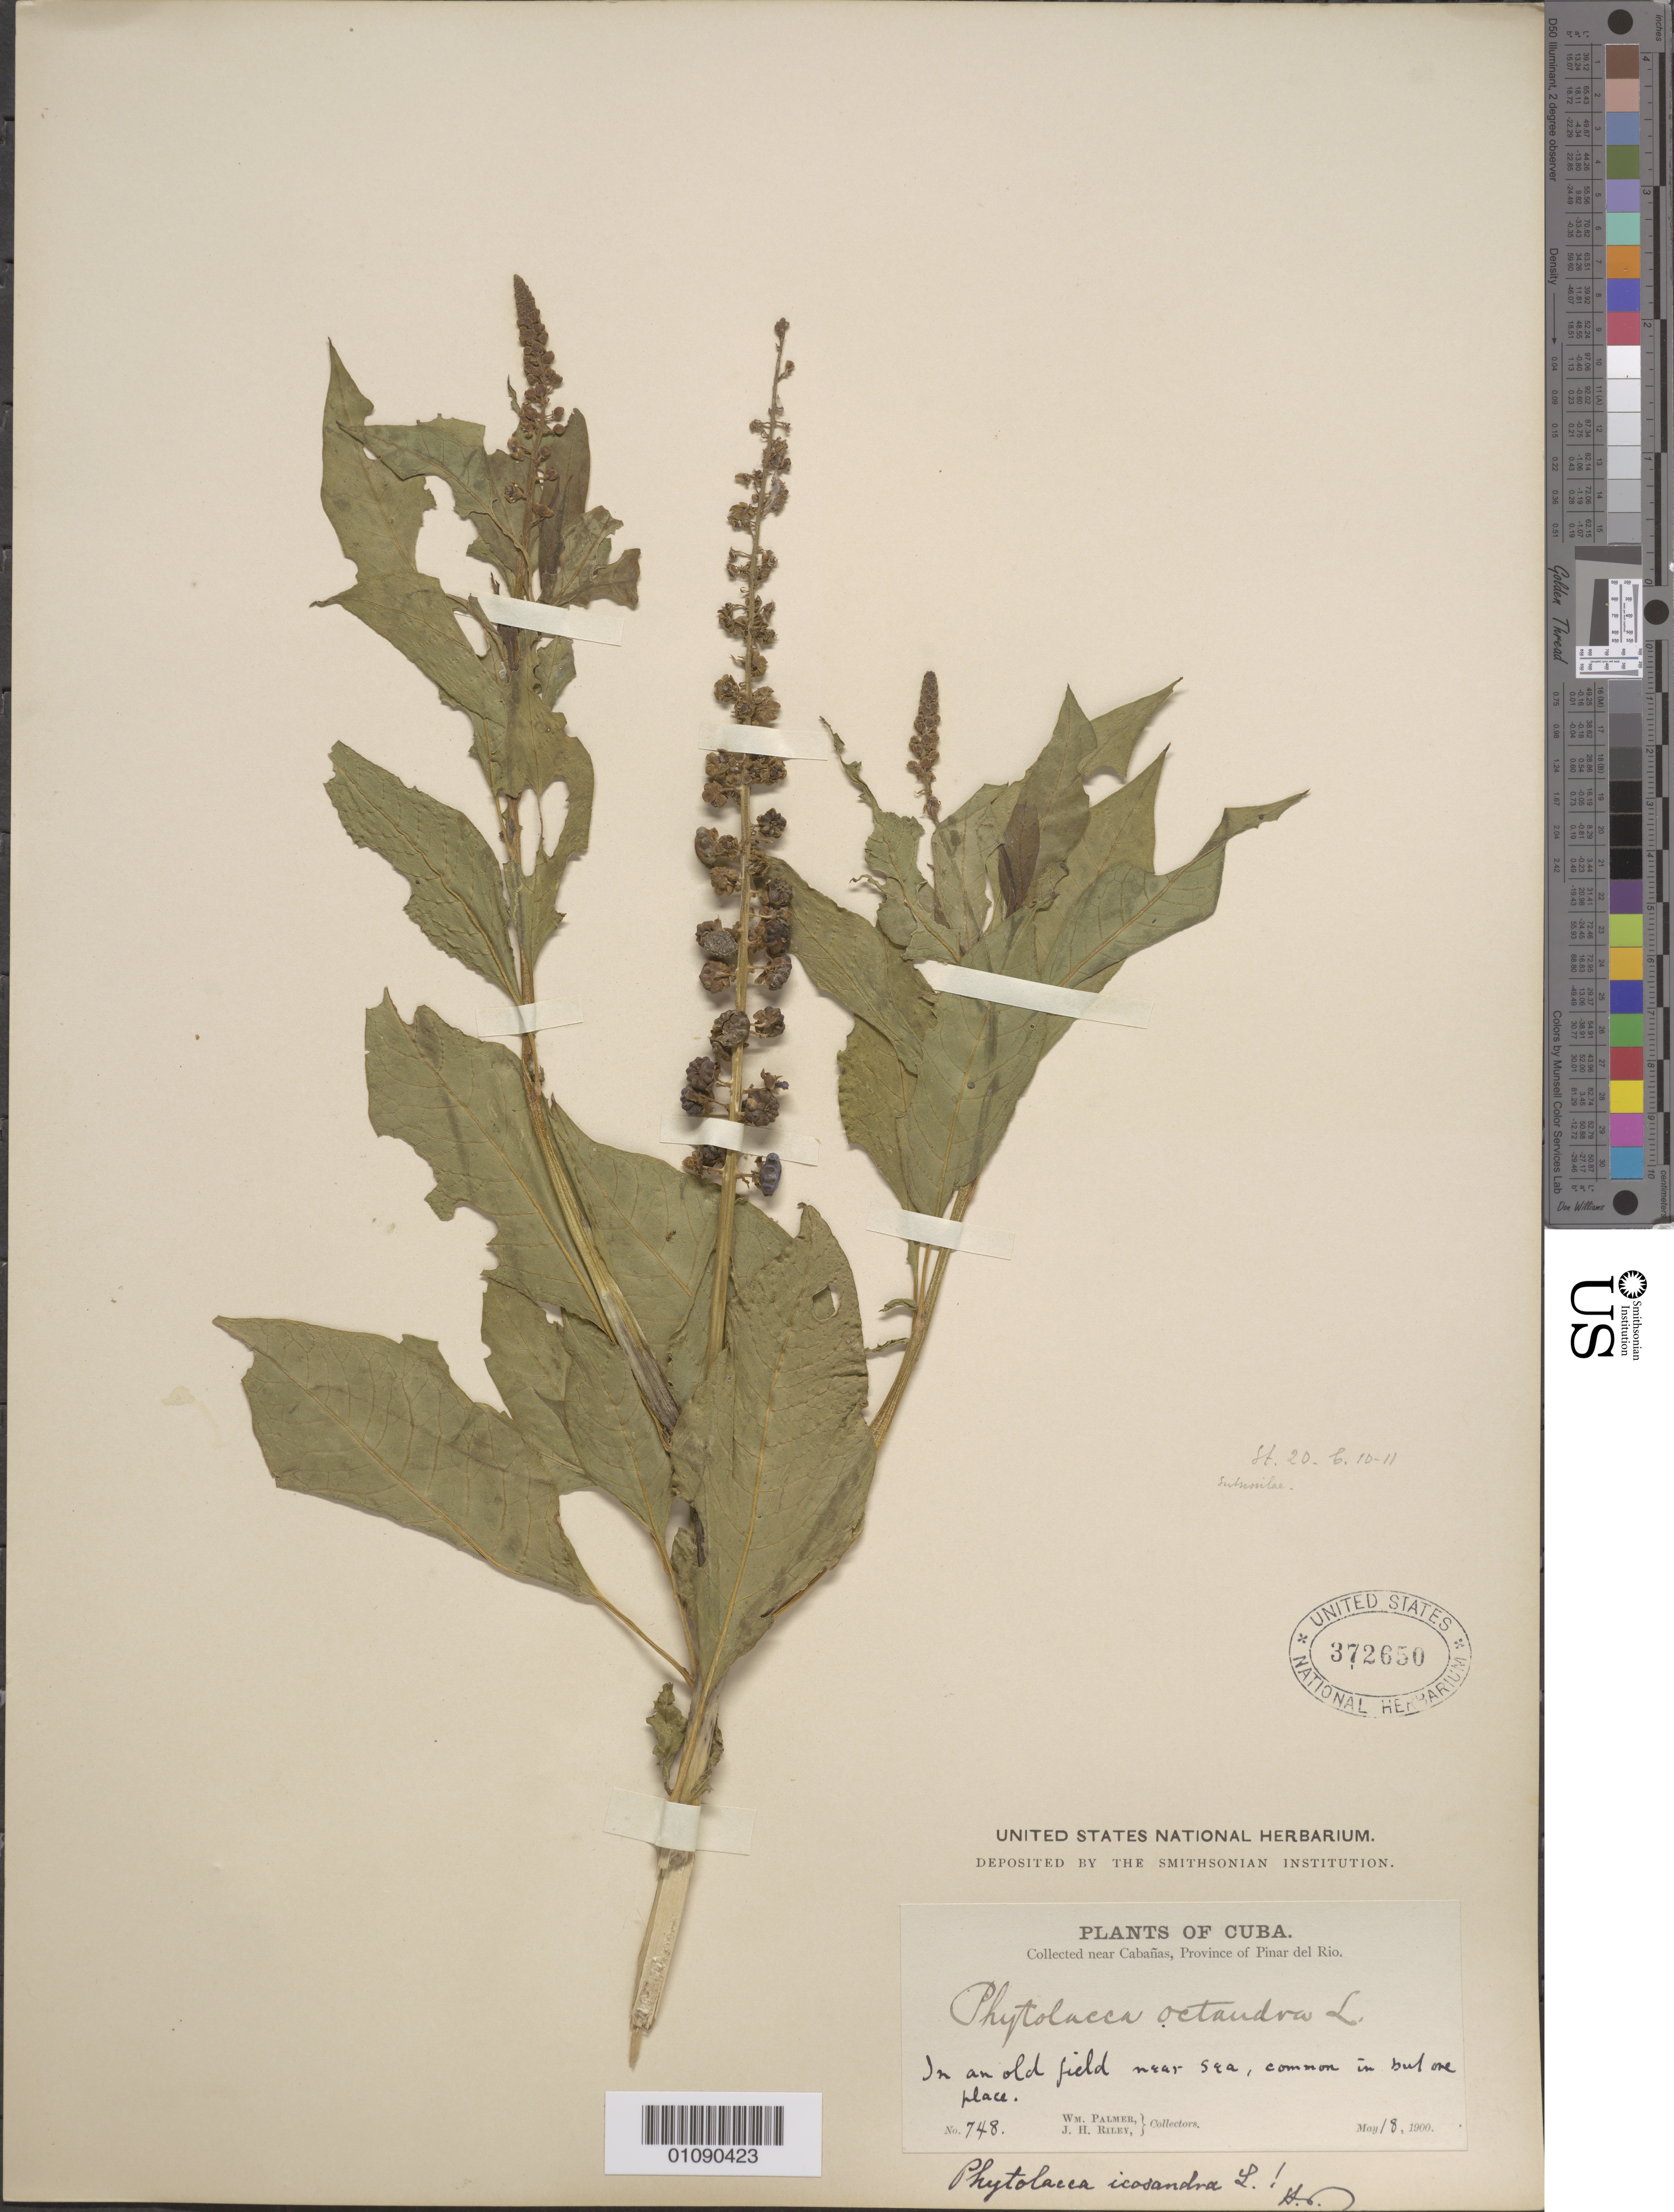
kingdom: Plantae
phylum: Tracheophyta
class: Magnoliopsida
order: Caryophyllales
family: Phytolaccaceae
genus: Phytolacca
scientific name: Phytolacca icosandra var. icosandra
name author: L.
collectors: W. Palmer & J. H. Riley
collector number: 748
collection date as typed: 18 May 1900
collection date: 1900-05-18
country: Cuba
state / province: Pinar del Rio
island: Cuba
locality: Near Cbanas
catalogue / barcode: US 372650